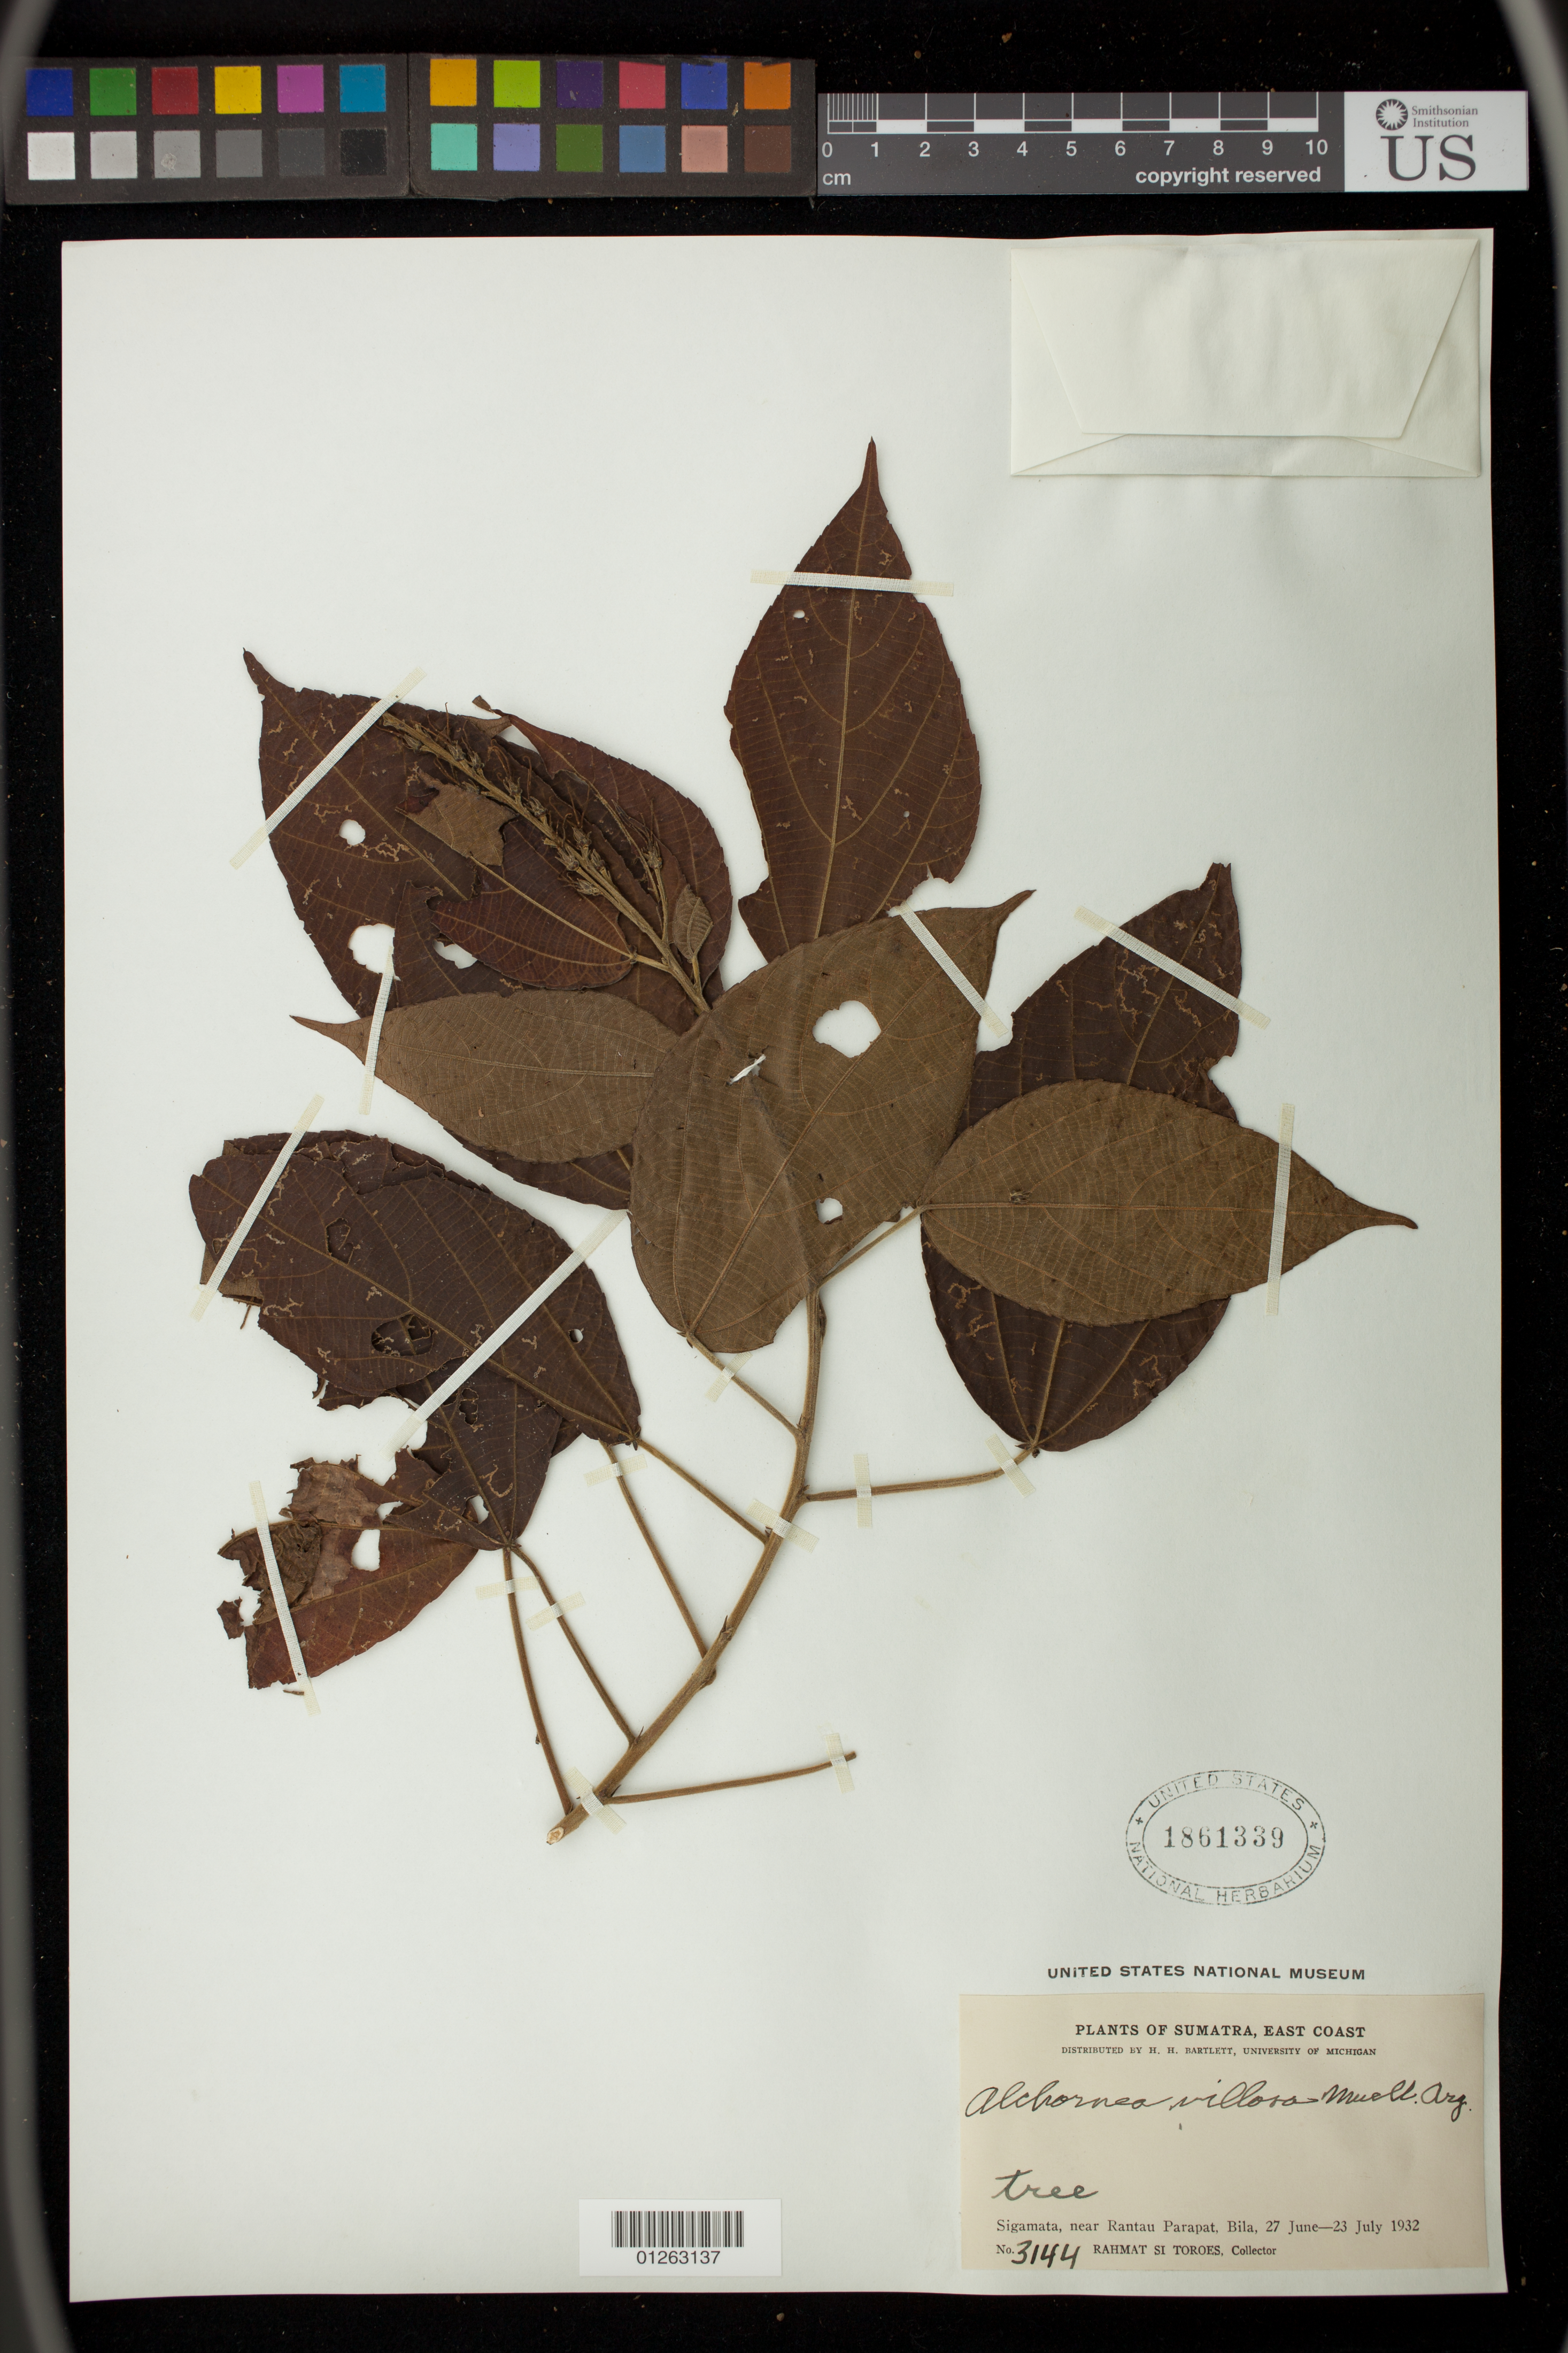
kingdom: Plantae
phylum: Tracheophyta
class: Magnoliopsida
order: Malpighiales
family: Euphorbiaceae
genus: Alchornea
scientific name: Alchornea villosa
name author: (Benth.) Müll. Arg.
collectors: Rahmat Si Boeea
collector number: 3144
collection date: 1932-06-27/1932-07-23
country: Indonesia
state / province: Sumatra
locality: Sigamata, near Rantau Parapat, Bila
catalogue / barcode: US 1861339